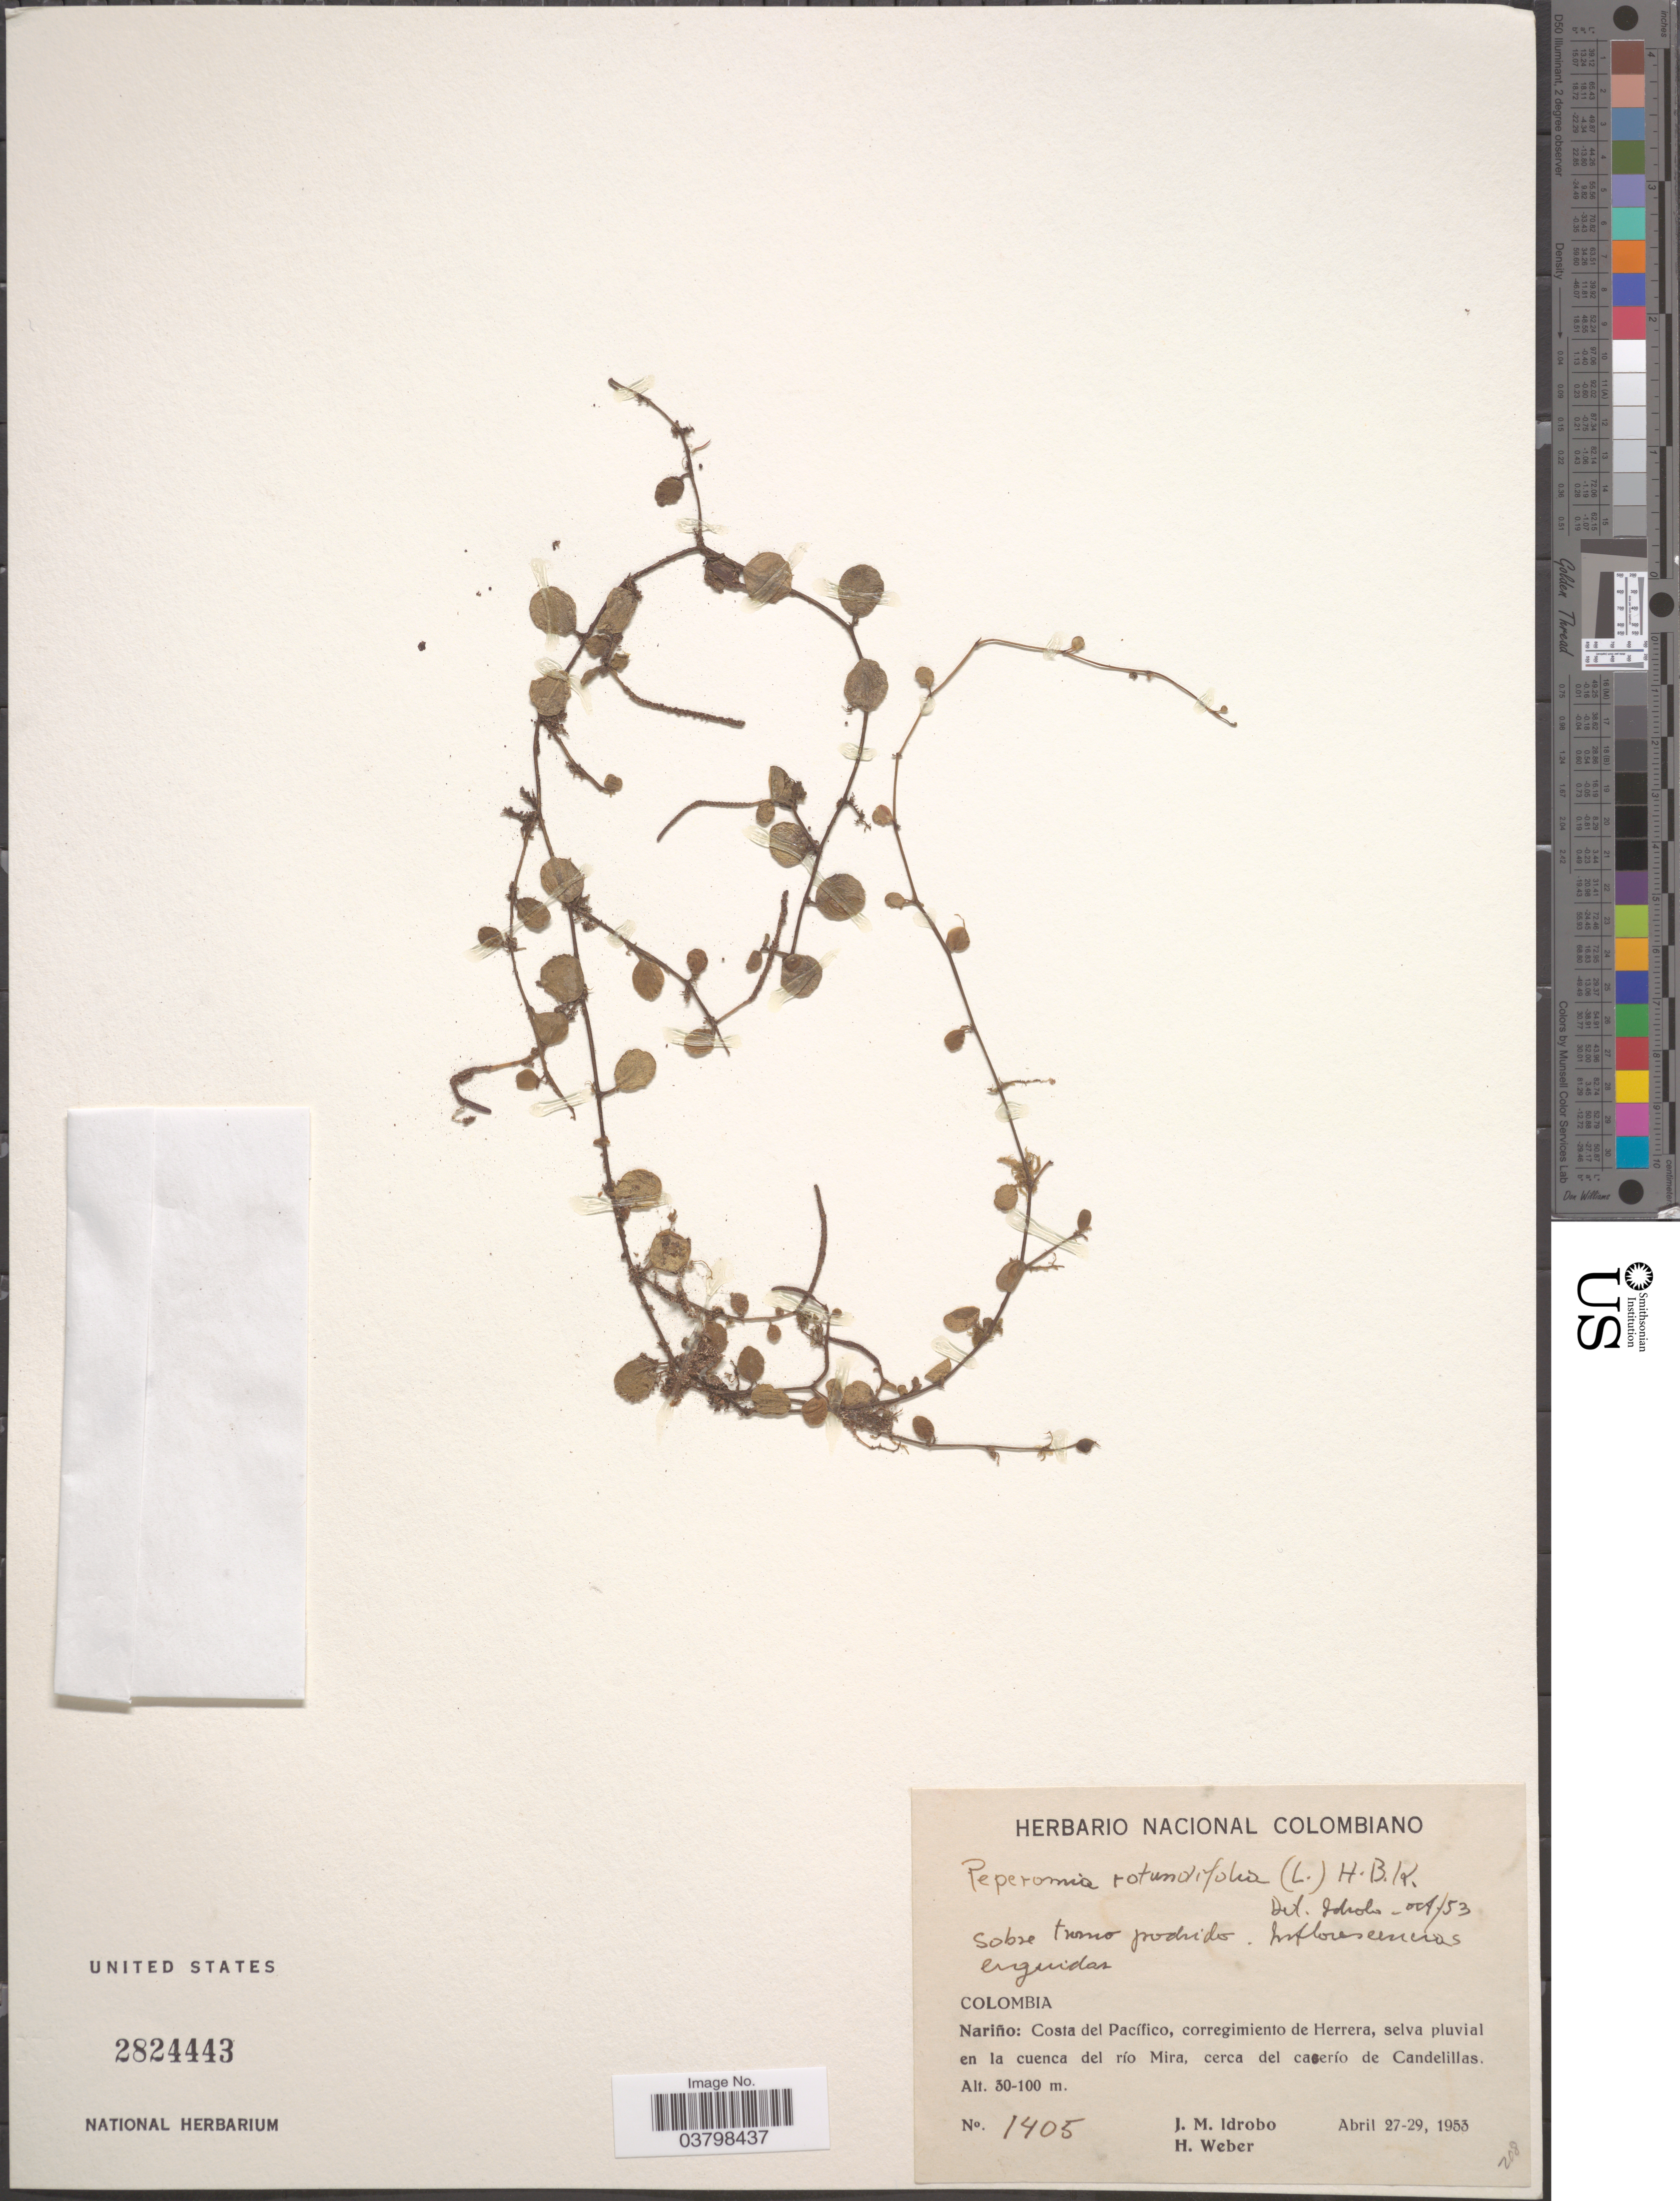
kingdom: Plantae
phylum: Tracheophyta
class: Magnoliopsida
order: Piperales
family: Piperaceae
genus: Peperomia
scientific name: Peperomia rotundifolia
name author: (L.) Kunth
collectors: J. M. Idrobo & H. Weber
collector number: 1405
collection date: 1953-04-27/1953-04-29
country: Colombia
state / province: Nariño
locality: Costa del Pacífico, corregimiento de Herrera, selva pluvial en la cuenca del río Mira, cereca del caserío de Candelillas.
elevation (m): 30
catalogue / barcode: US 2824443